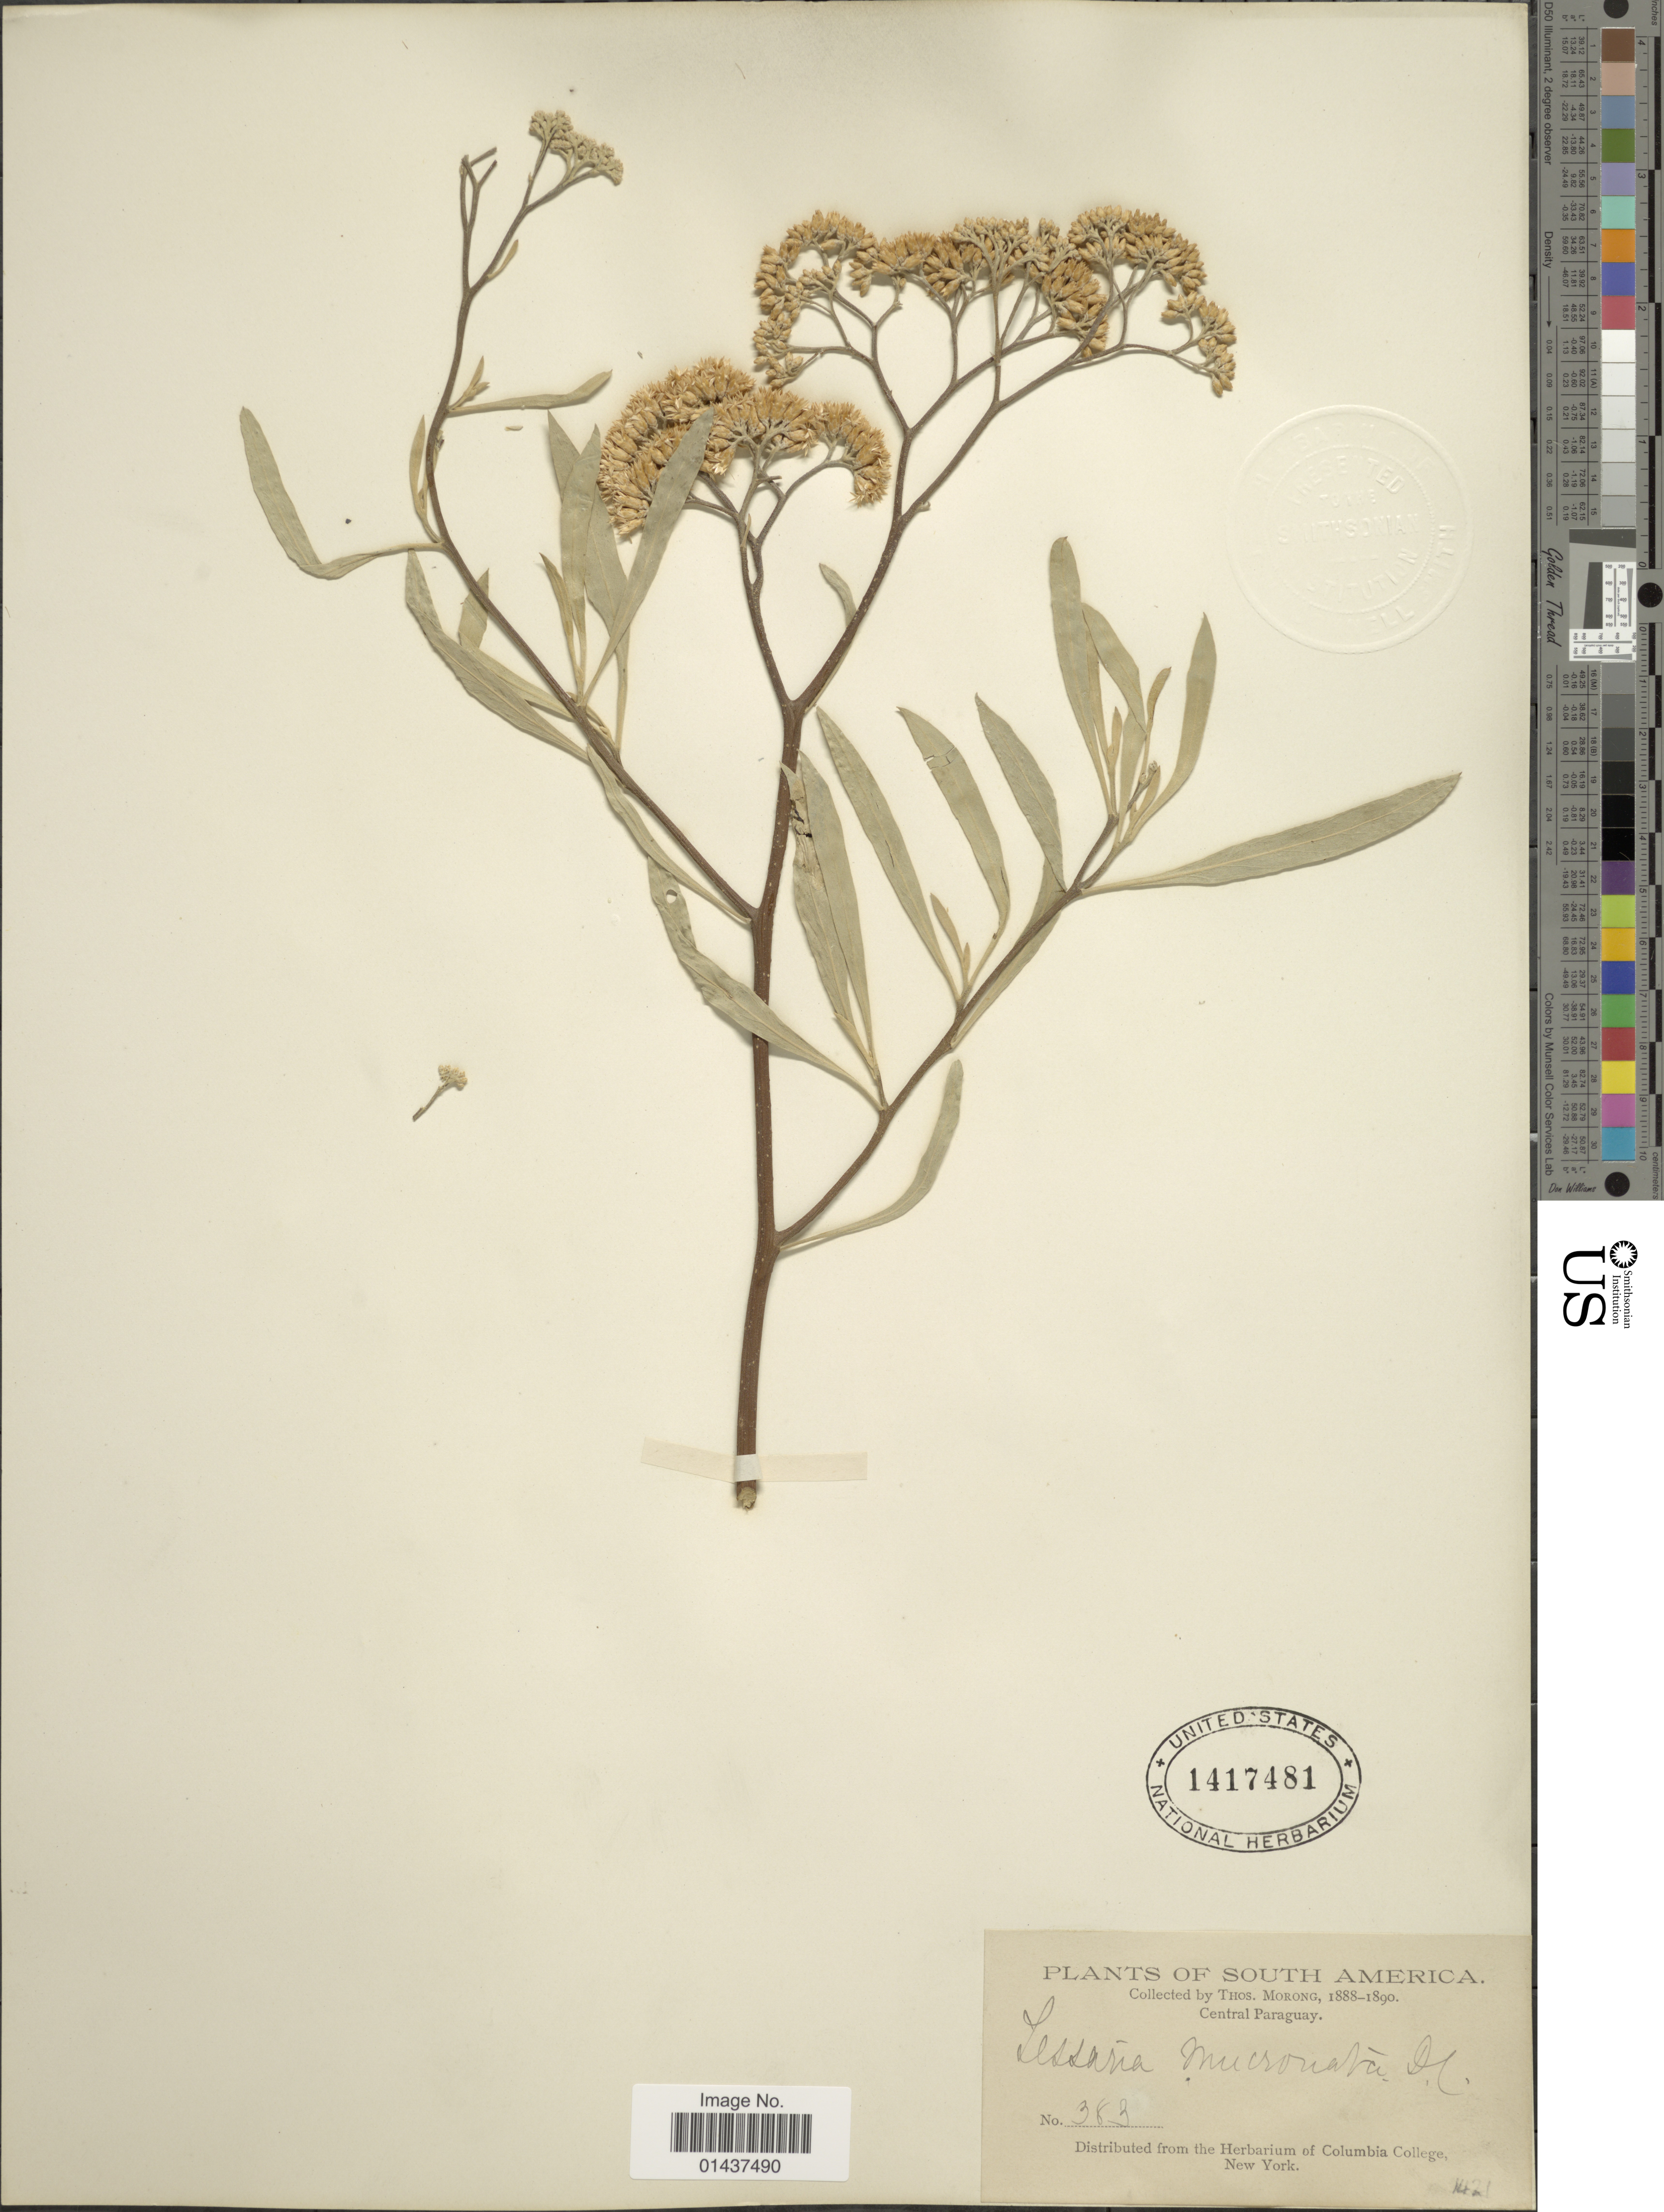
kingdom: Plantae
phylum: Tracheophyta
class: Magnoliopsida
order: Asterales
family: Asteraceae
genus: Tessaria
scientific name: Tessaria integrifolia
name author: Ruiz & Pav.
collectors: T. Morong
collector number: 383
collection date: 1888/1890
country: Paraguay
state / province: Central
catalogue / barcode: US 1417481